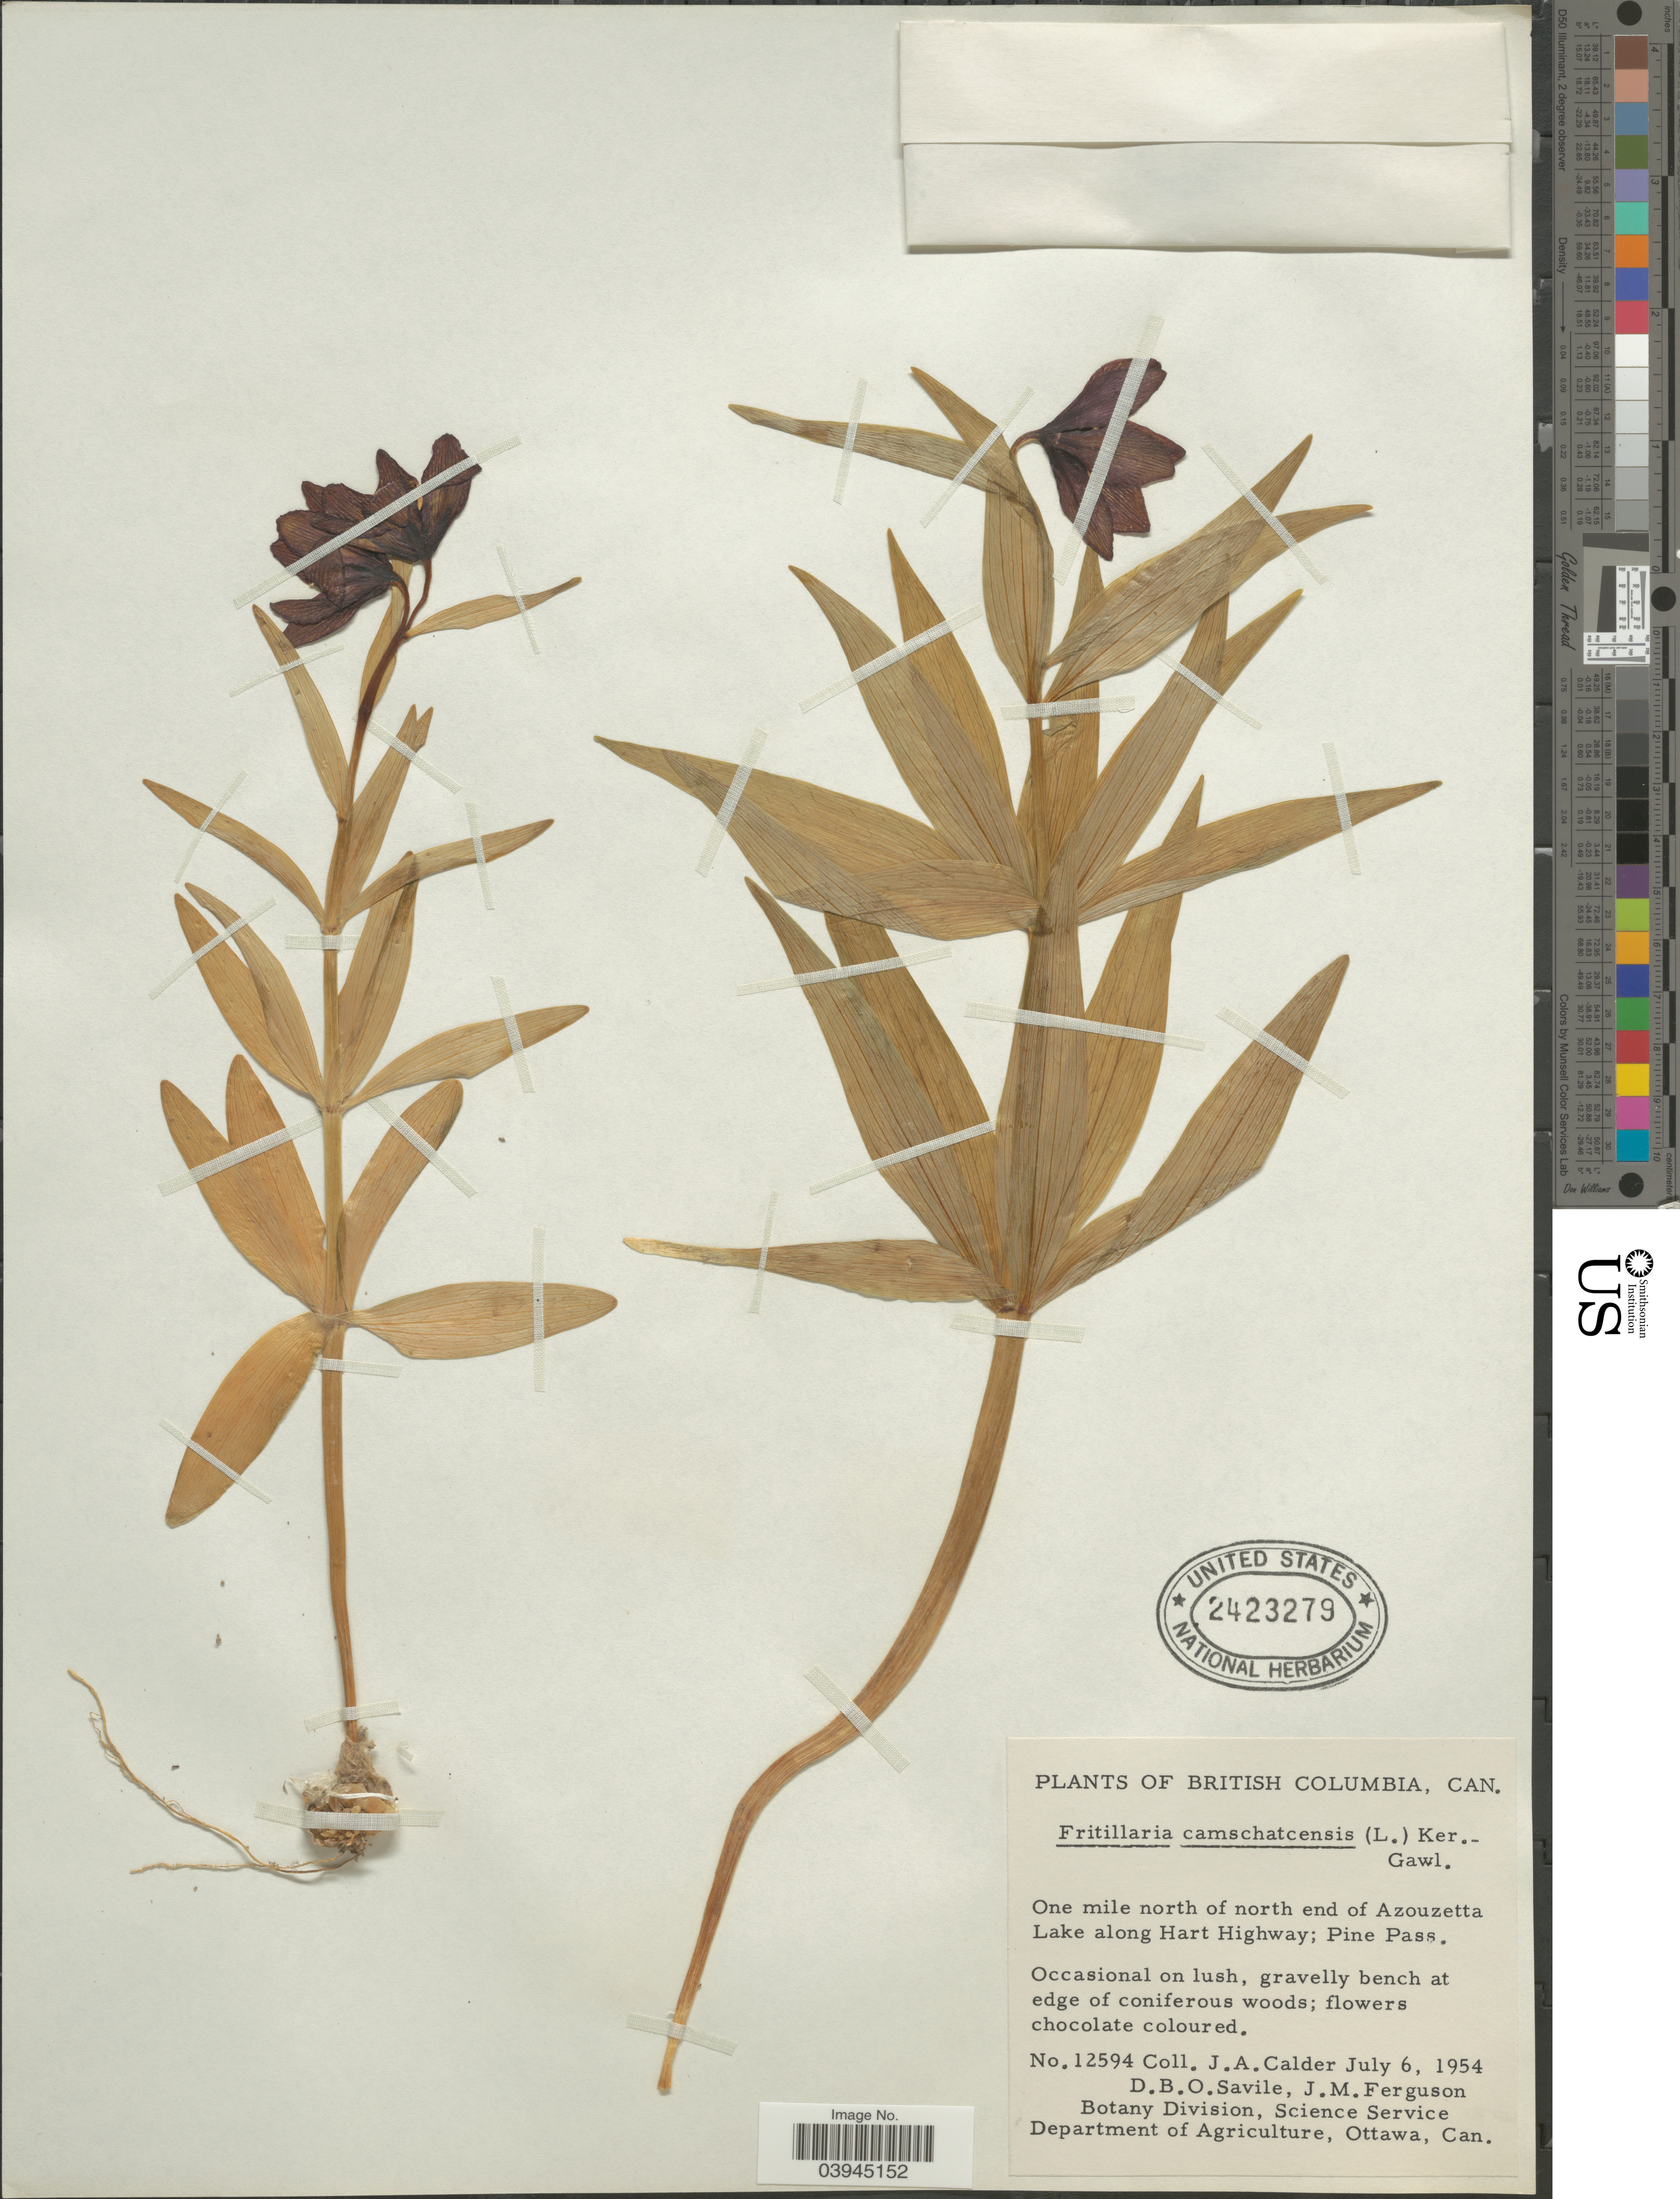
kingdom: Plantae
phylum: Tracheophyta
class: Liliopsida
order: Liliales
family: Liliaceae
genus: Fritillaria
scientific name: Fritillaria camschatcensis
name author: (L.) Ker Gawl.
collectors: J. A. Calder, D. Savile & J. M. Ferguson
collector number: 12594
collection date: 1954-07-06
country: Canada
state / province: British Columbia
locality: One mile north of north end of Azouzetta Lake along Hart Highway; Pine Pass.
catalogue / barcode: US 2423279